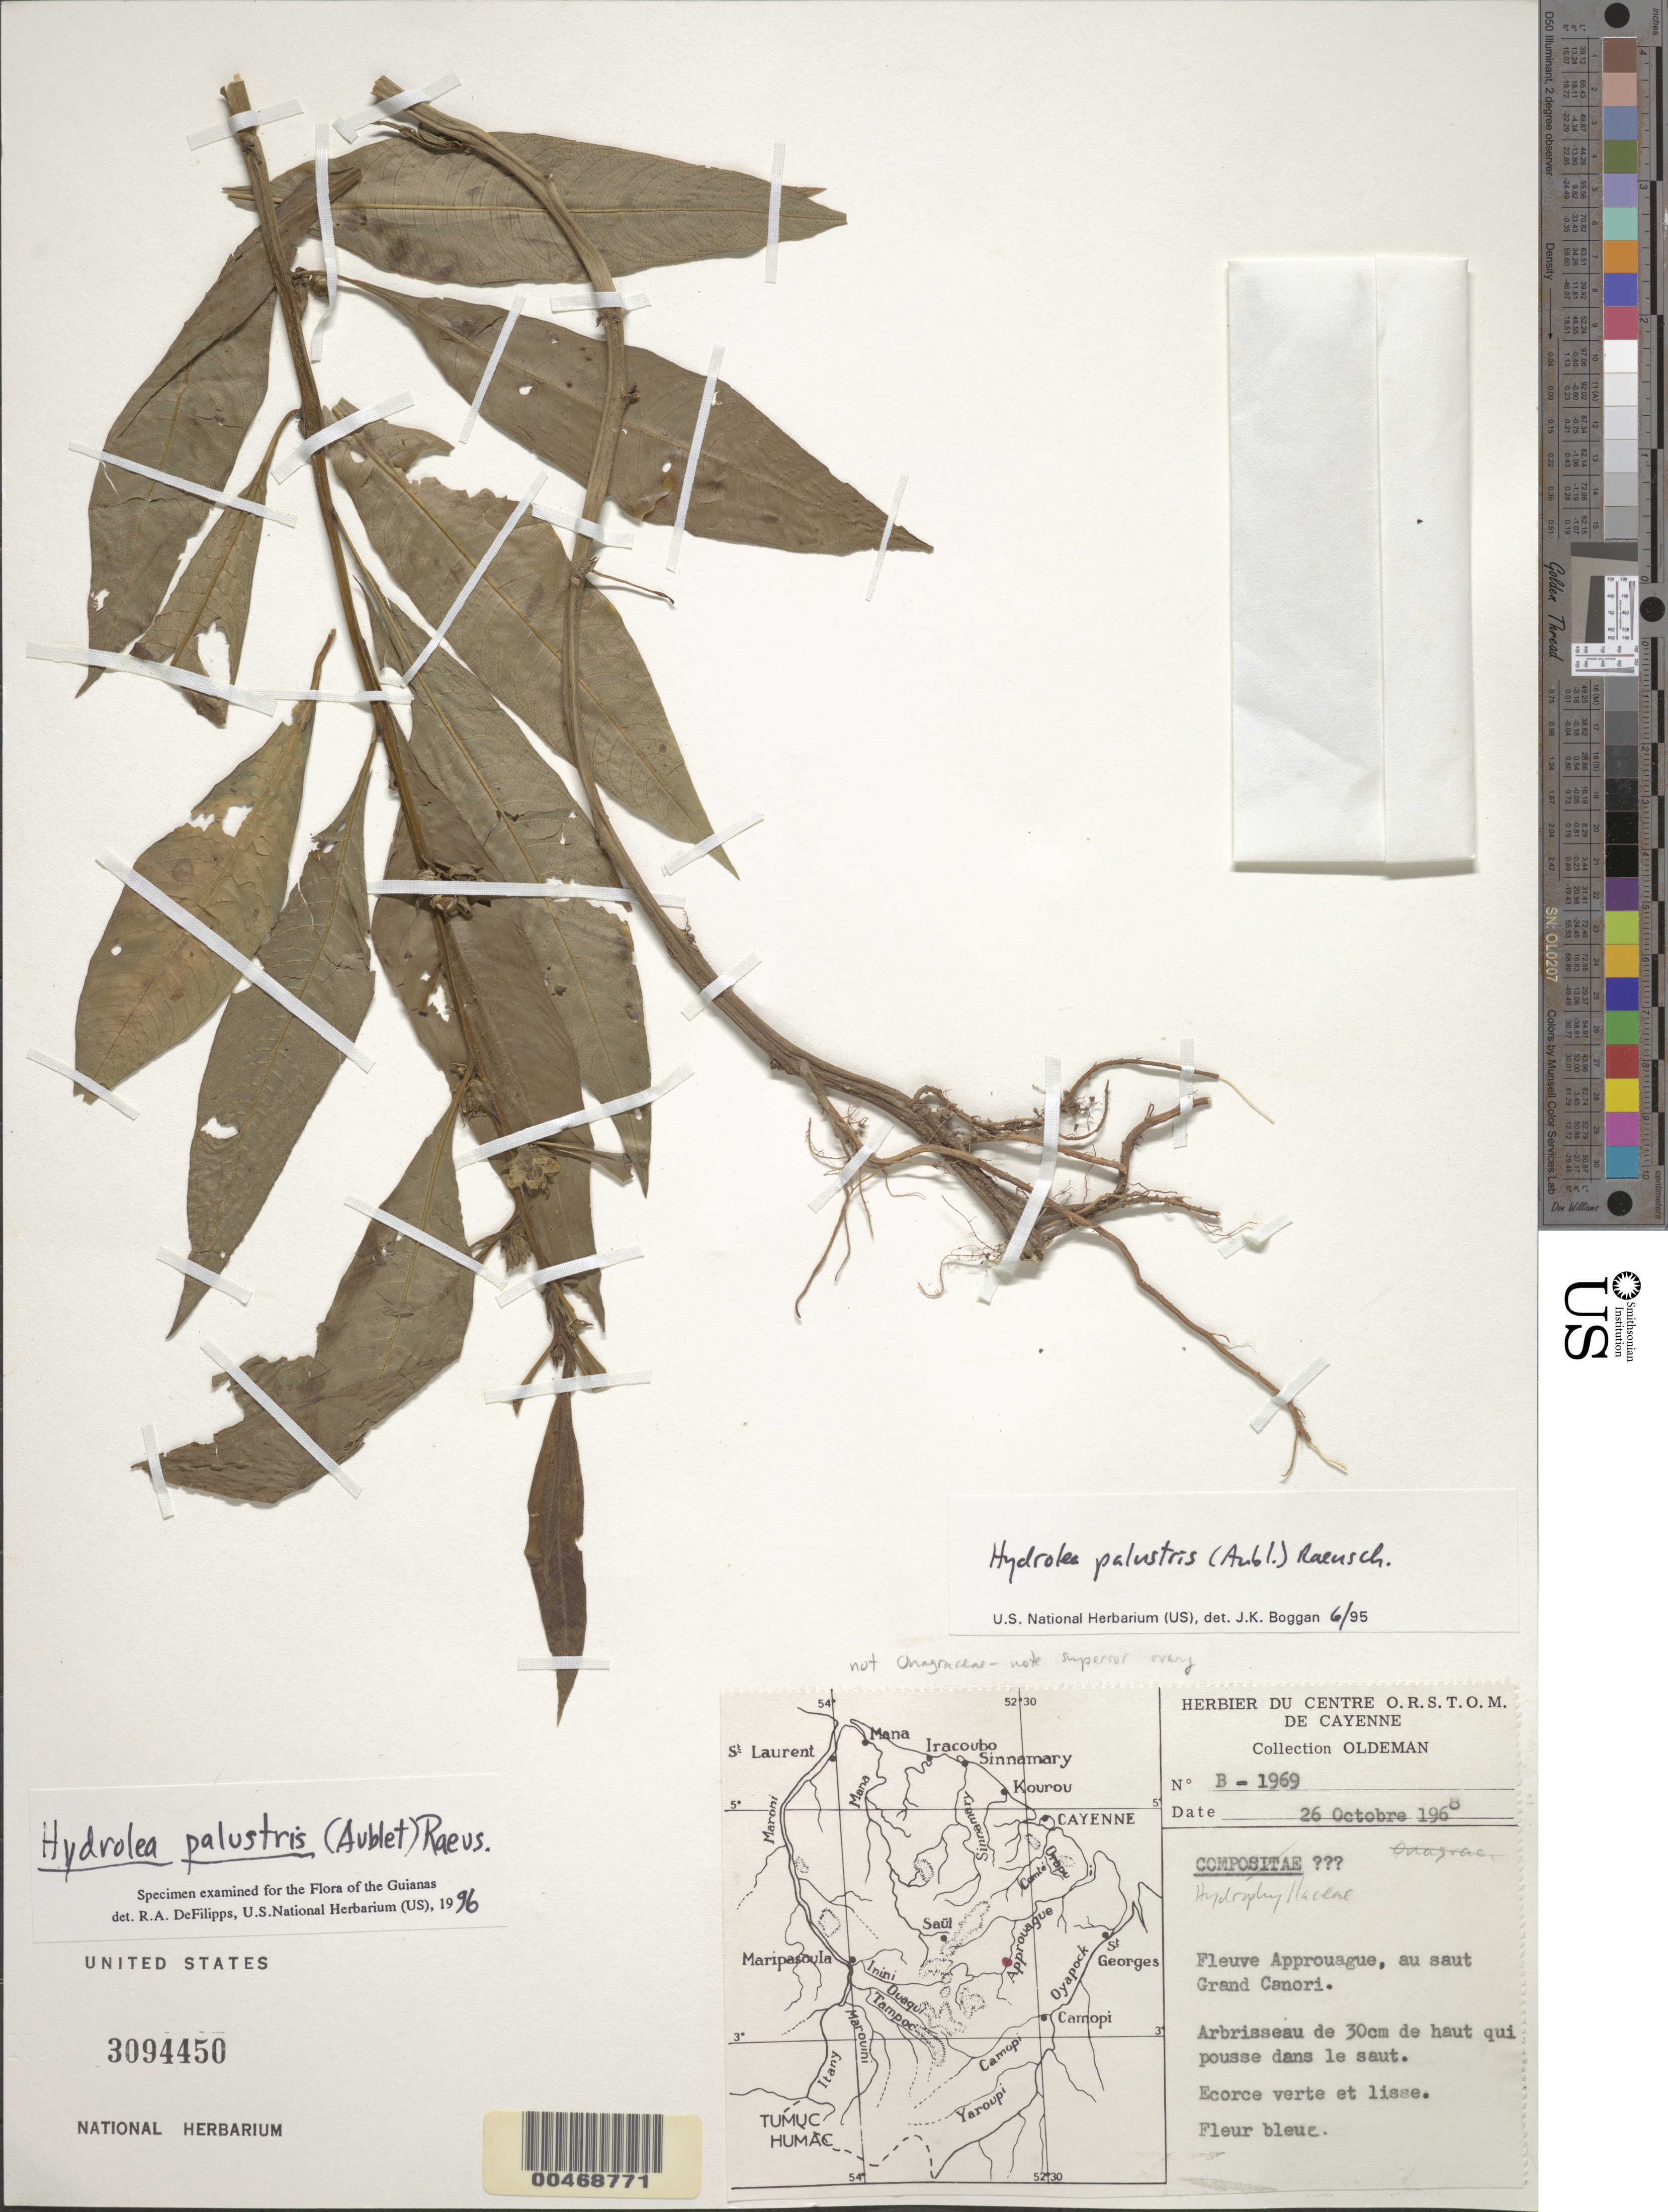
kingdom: Plantae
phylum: Tracheophyta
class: Magnoliopsida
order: Solanales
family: Hydroleaceae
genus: Hydrolea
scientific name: Hydrolea palustris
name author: (Aubl.) Raeusch.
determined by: DeFilipps, R. A.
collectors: R. Oldeman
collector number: B 1969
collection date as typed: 26-Oct-68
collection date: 1968-10-26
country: French Guiana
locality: Saut Grand Cañori, Fleuve Approuague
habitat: Qui pousse dans le saut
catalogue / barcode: US 3094450